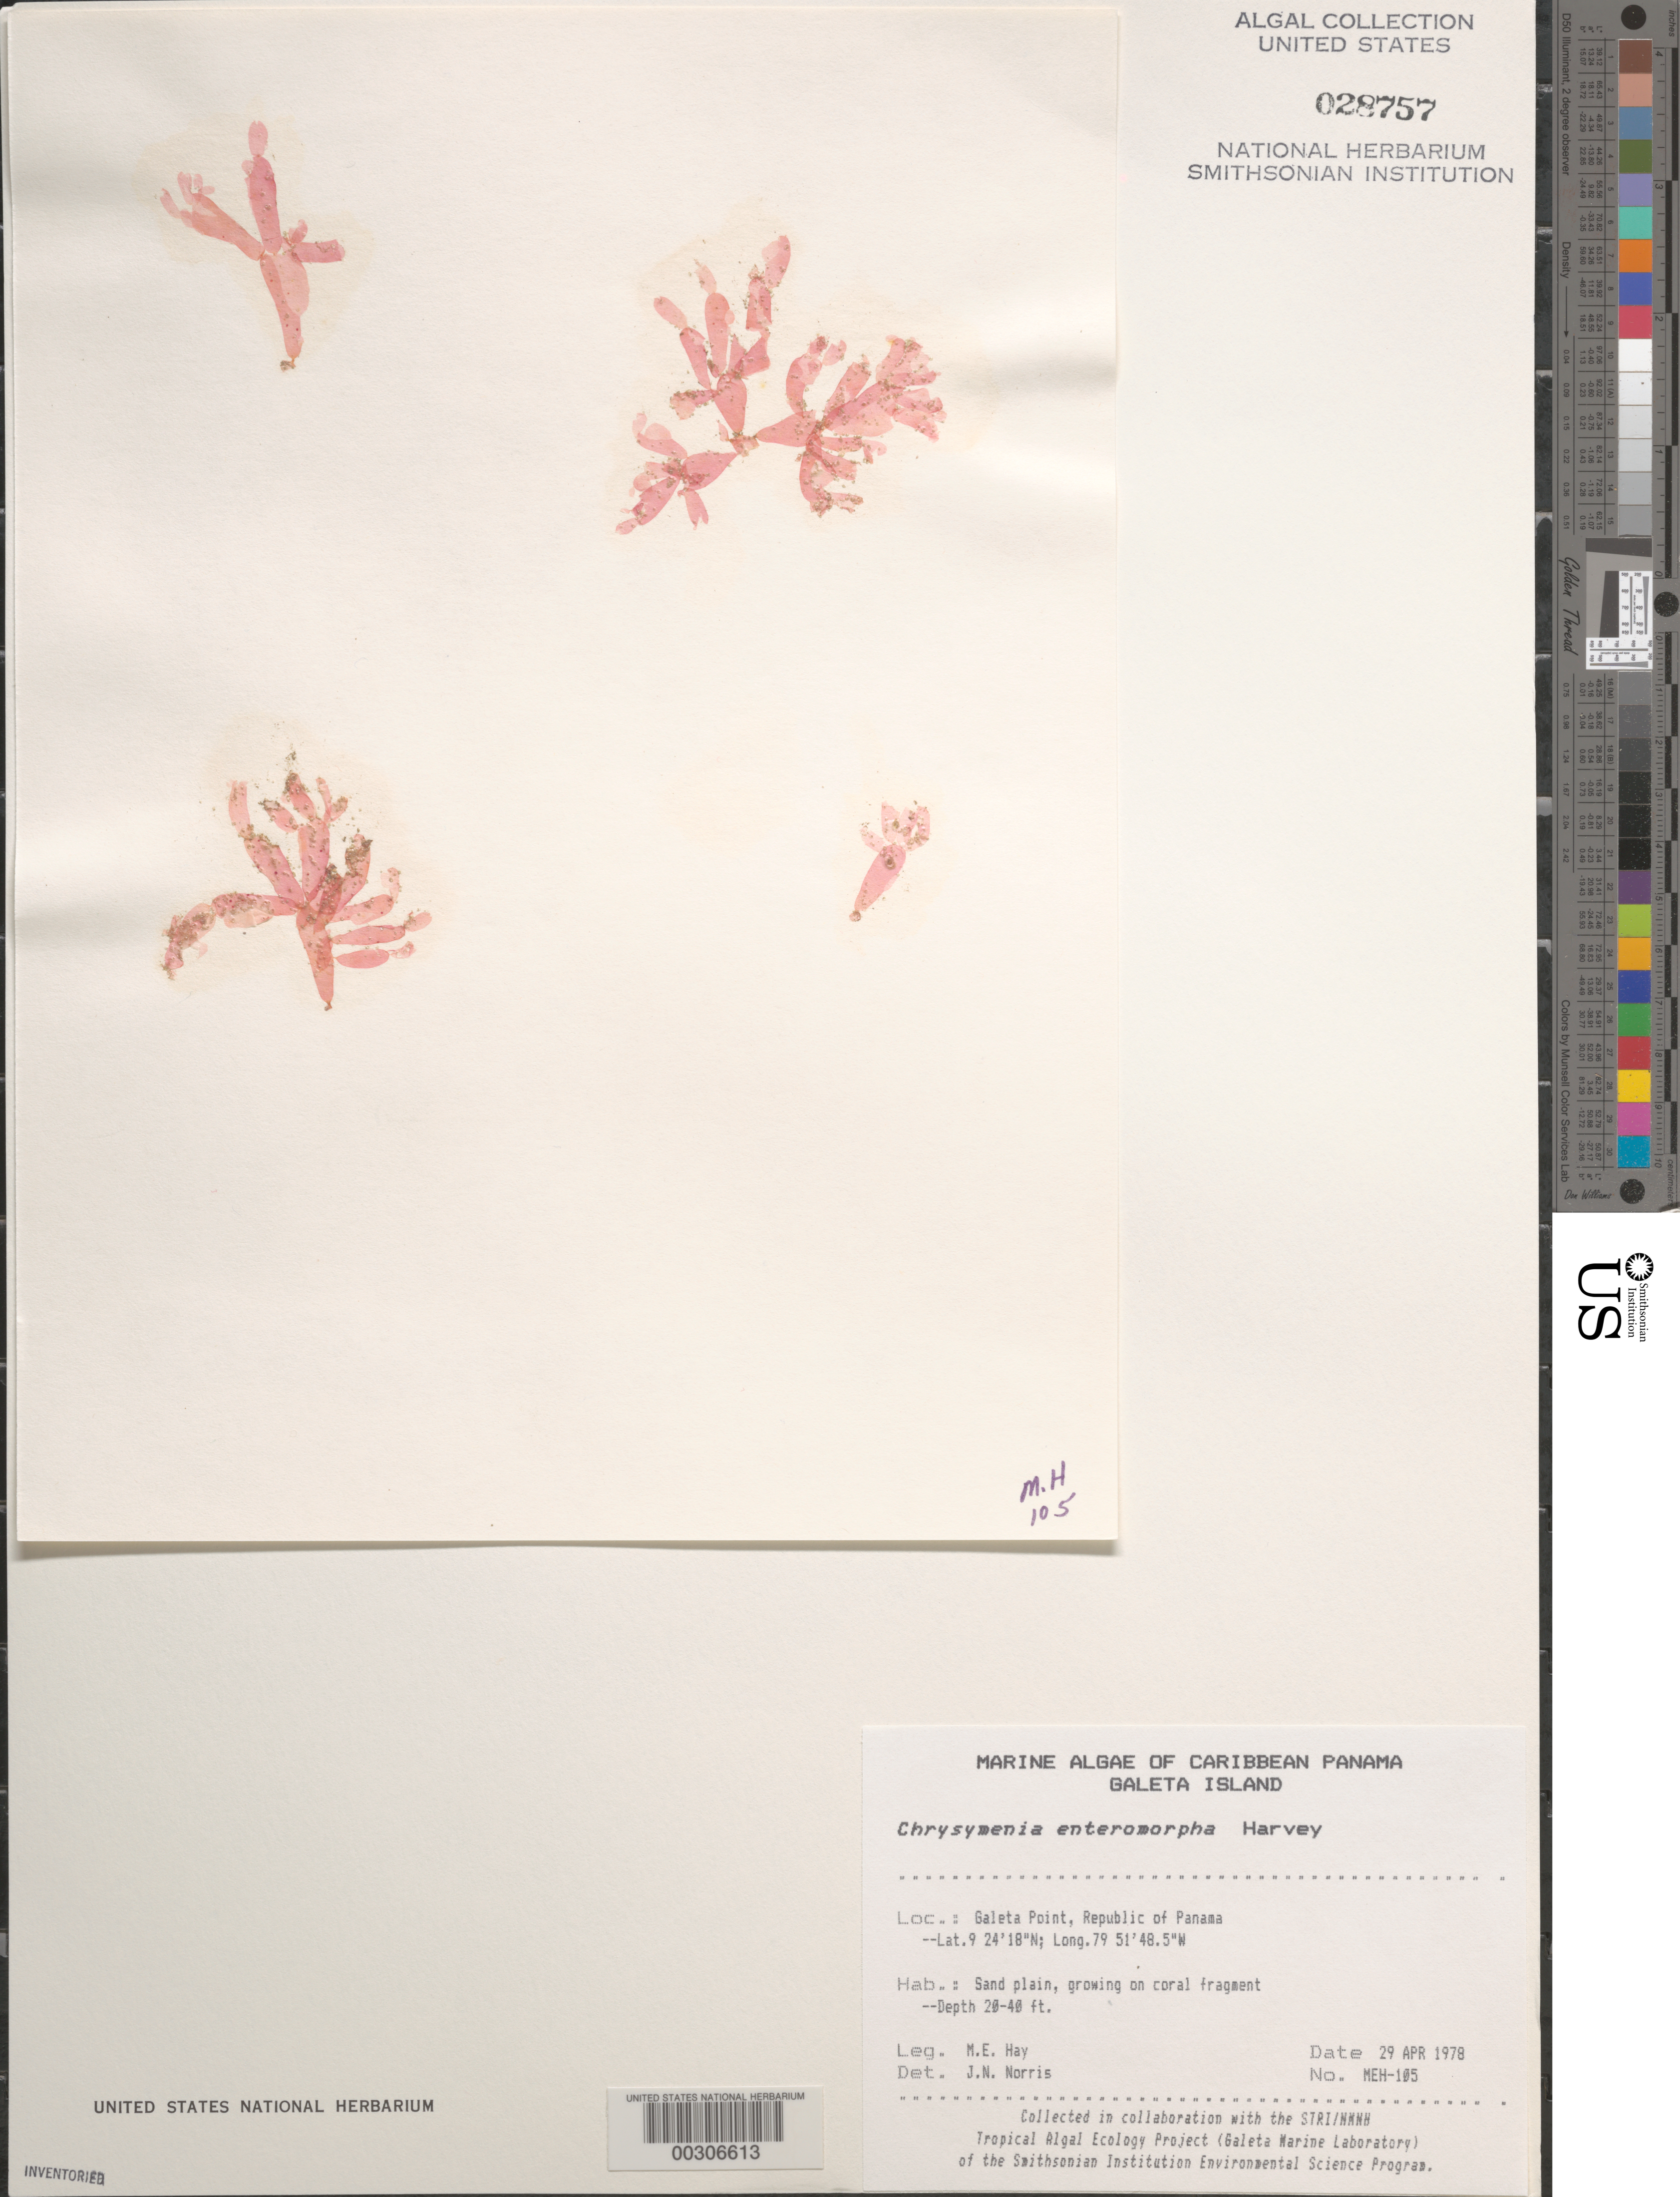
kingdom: Plantae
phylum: Rhodophyta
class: Florideophyceae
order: Rhodymeniales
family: Rhodymeniaceae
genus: Botryocladia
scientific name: Botryocladia enteromorpha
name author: (Harv.) W.E. Schmidt et al. in W.E. Schmidt et al.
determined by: Algae name updating Project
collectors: M. E. Hay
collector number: MEH-105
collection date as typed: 29 Apr 1978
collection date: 1978-04-29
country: Panama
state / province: Colón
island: Galeta Island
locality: Galeta Point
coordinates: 9 24' 18" N, 79 51' 48.5" W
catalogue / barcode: US 28757